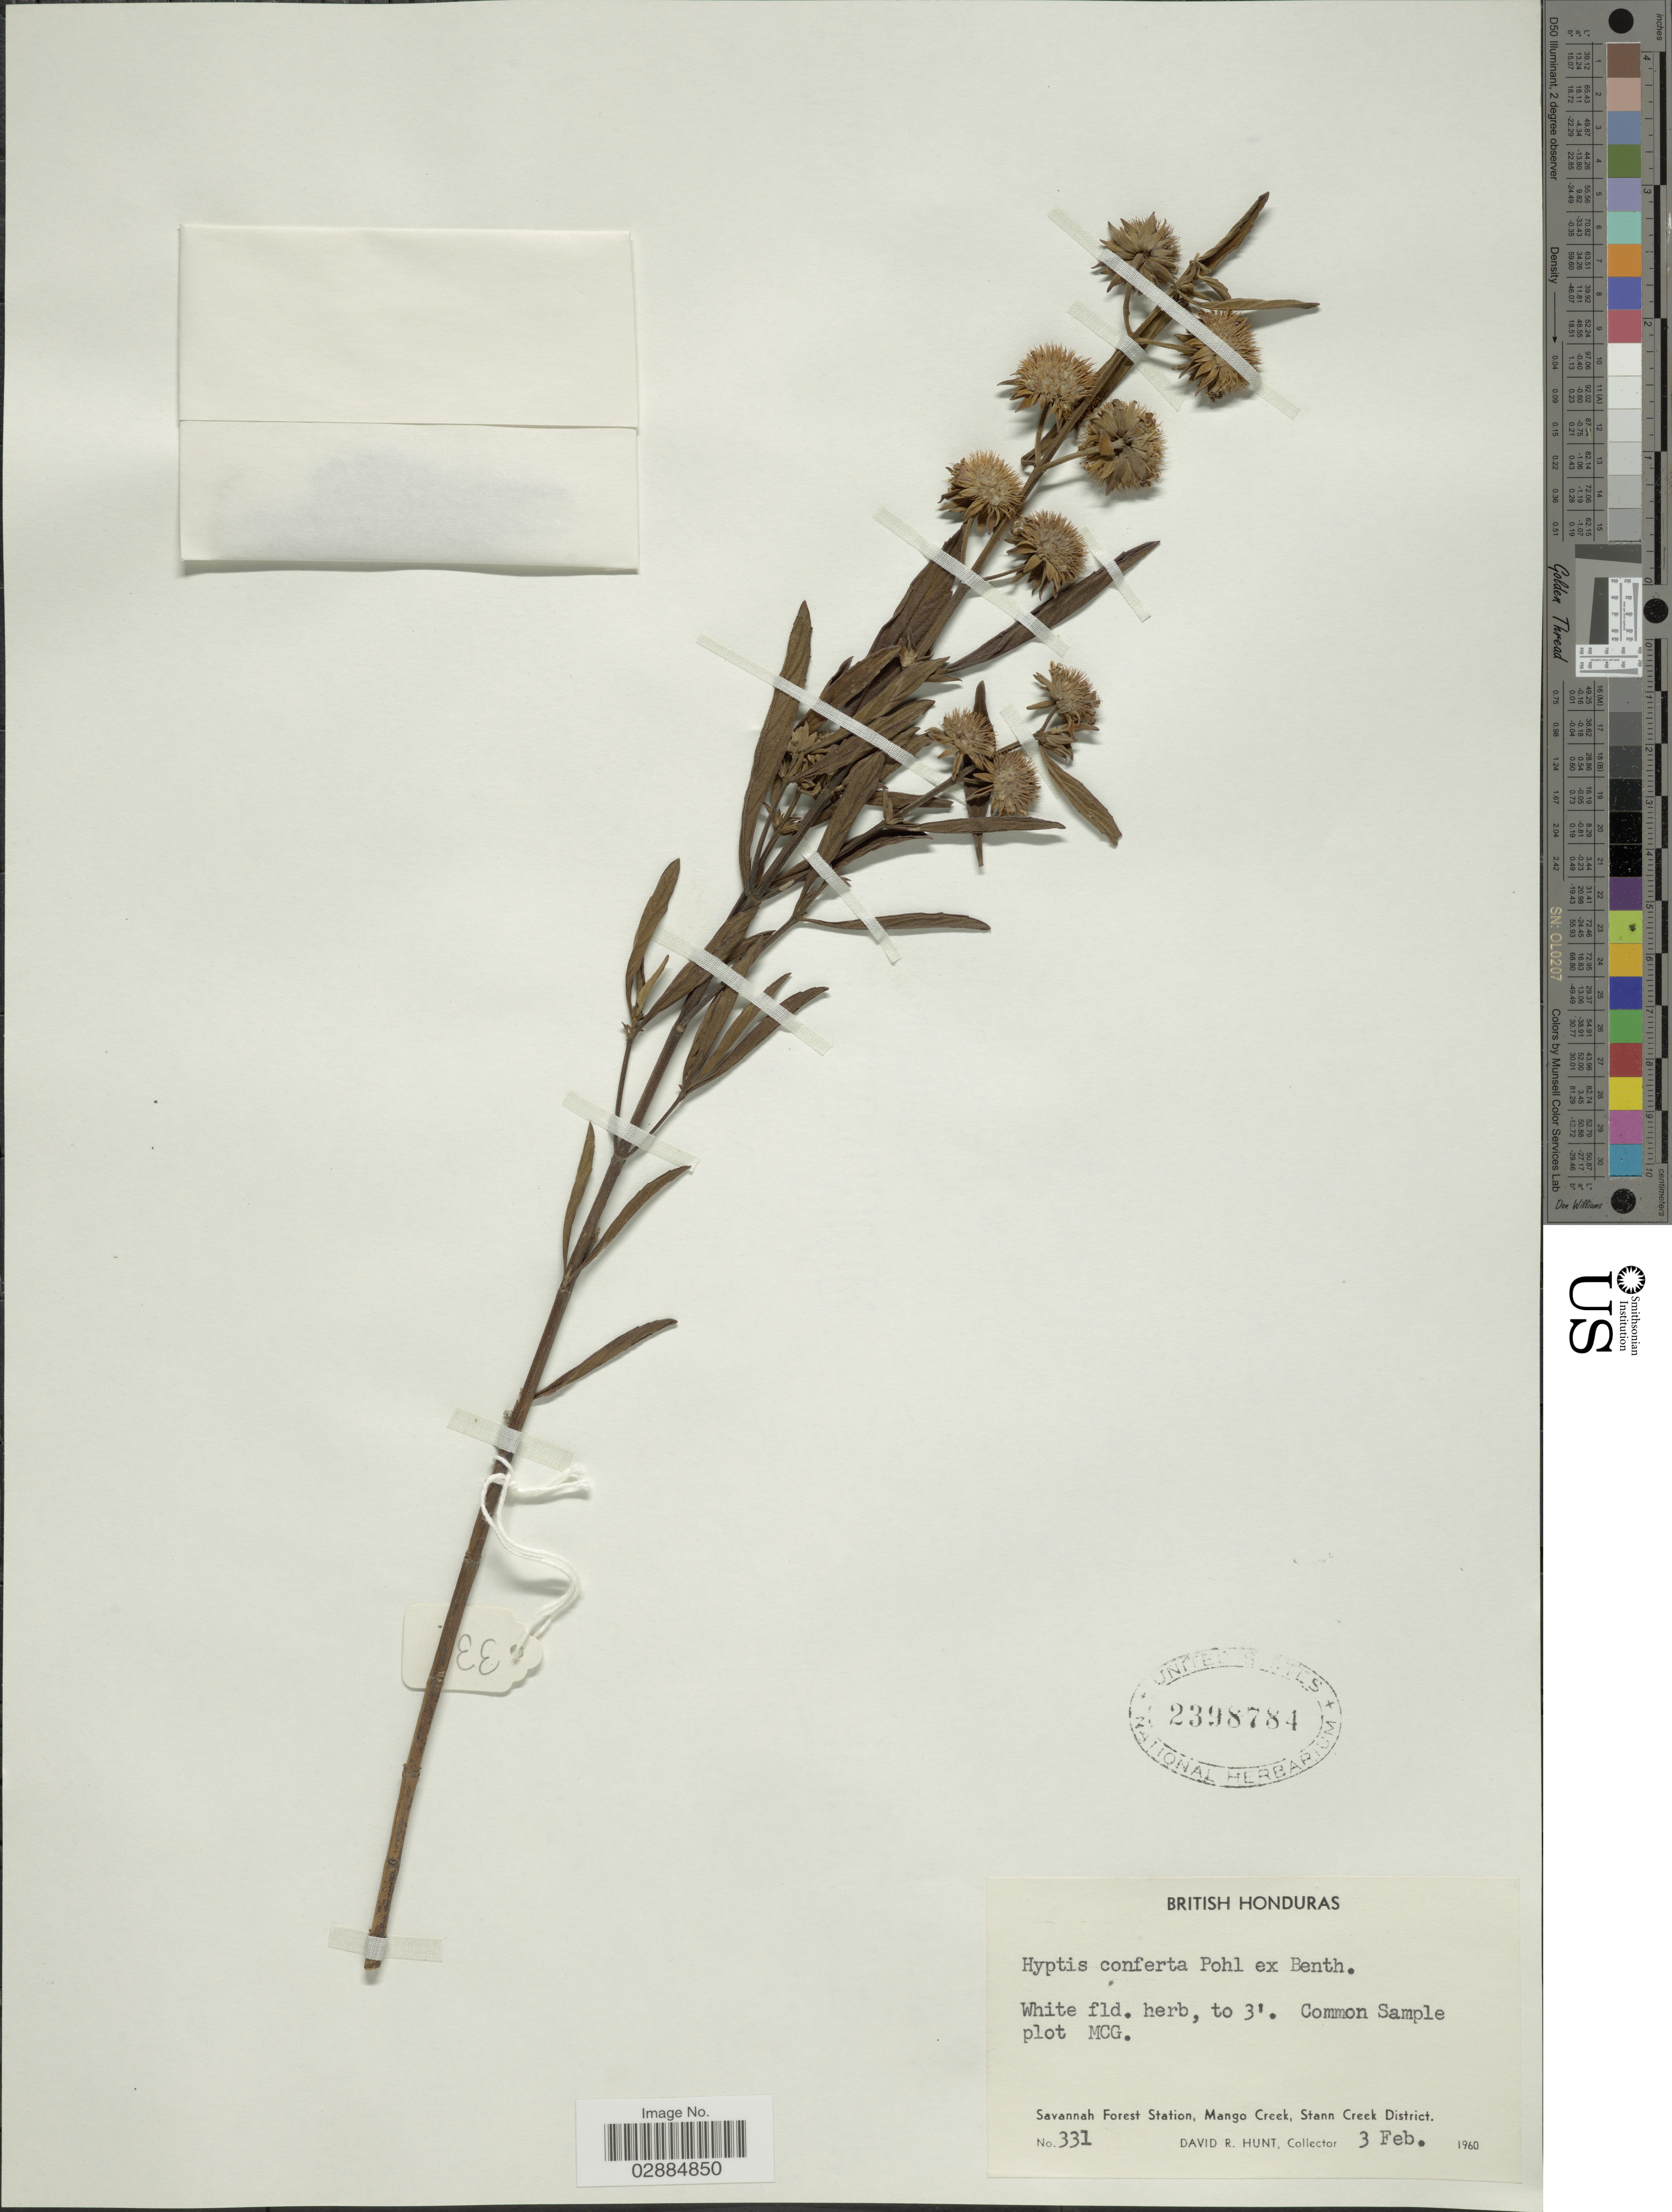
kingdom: Plantae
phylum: Tracheophyta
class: Magnoliopsida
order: Lamiales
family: Lamiaceae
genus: Hyptis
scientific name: Hyptis conferta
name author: Pohl ex Benth.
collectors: D. Hunt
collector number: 331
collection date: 1960-02-03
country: Belize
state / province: Stann Creek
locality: British Honduras, Savannah Forest Station, Mango Creek, Stann Creek District, Plot MCG.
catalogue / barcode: US 2398784